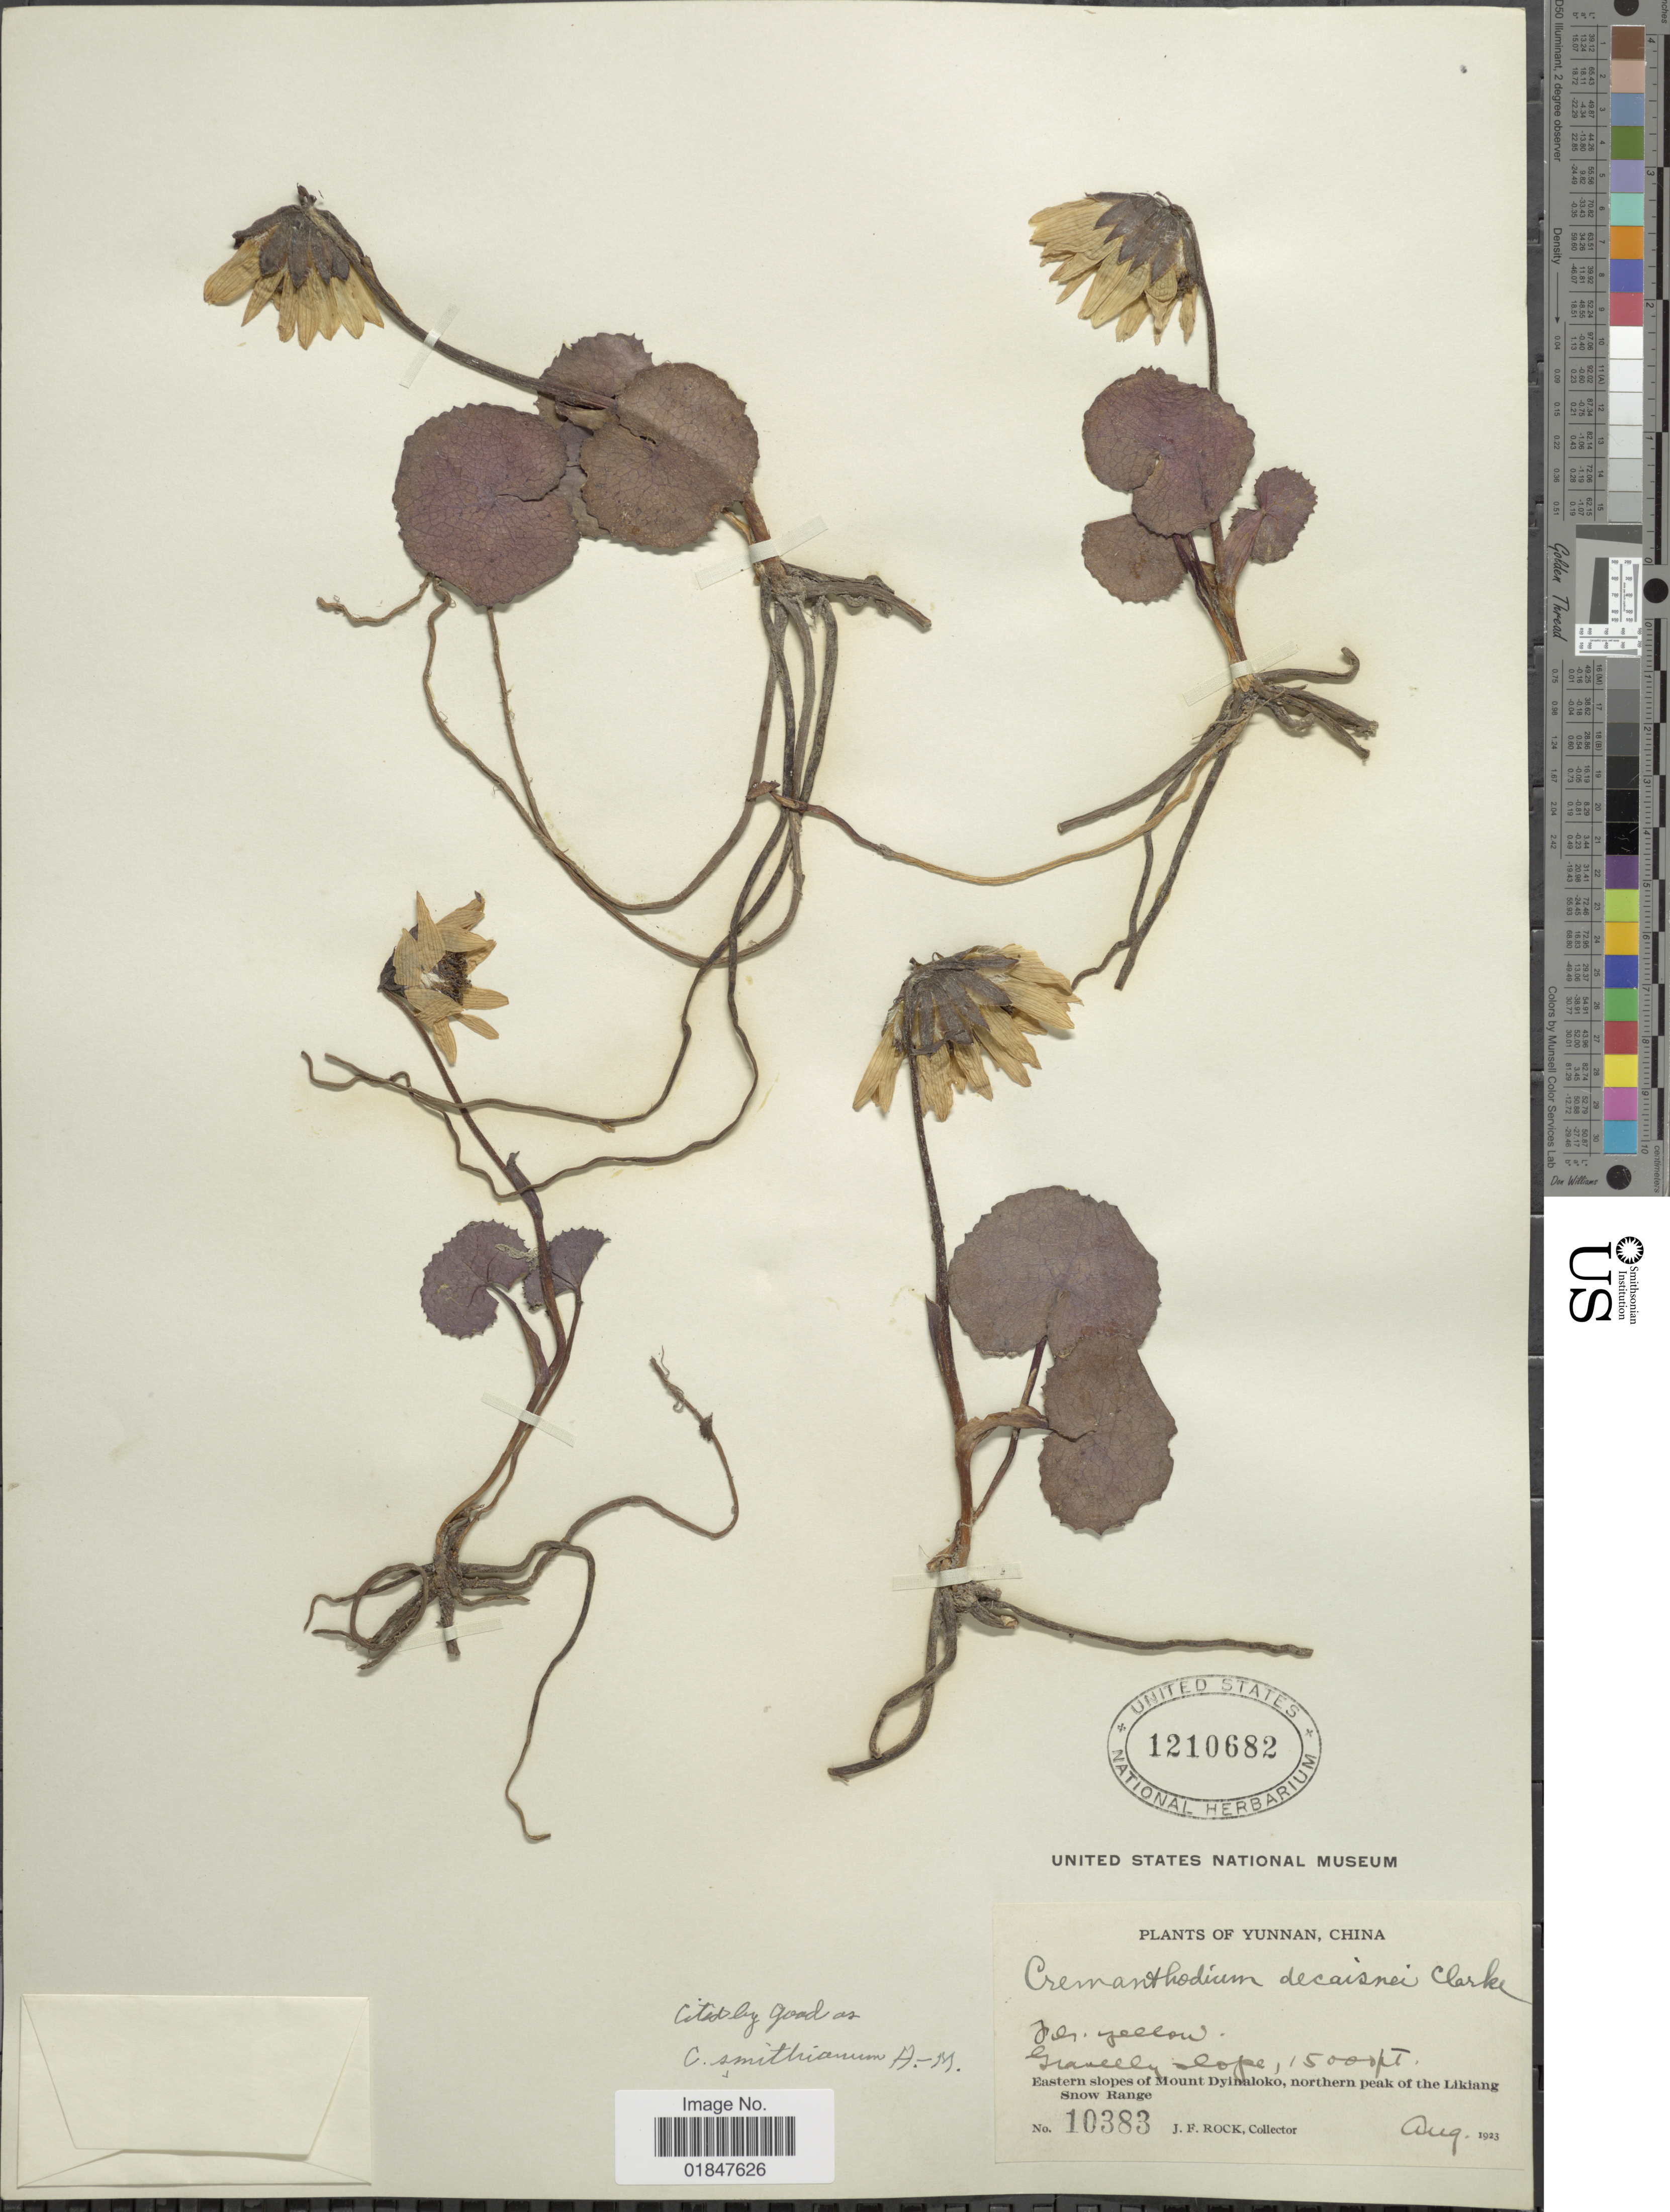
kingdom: Plantae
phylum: Tracheophyta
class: Magnoliopsida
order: Asterales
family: Asteraceae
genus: Cremanthodium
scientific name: Cremanthodium smithianum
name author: (Hand.-Mazz.) Hand.-Mazz.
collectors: J. Rock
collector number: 10383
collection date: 1923-08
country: China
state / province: Yunnan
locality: Eastern slopes of Mount Dyinaloko, northern peak of the Likiang Snow Range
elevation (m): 4572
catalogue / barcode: US 1210682